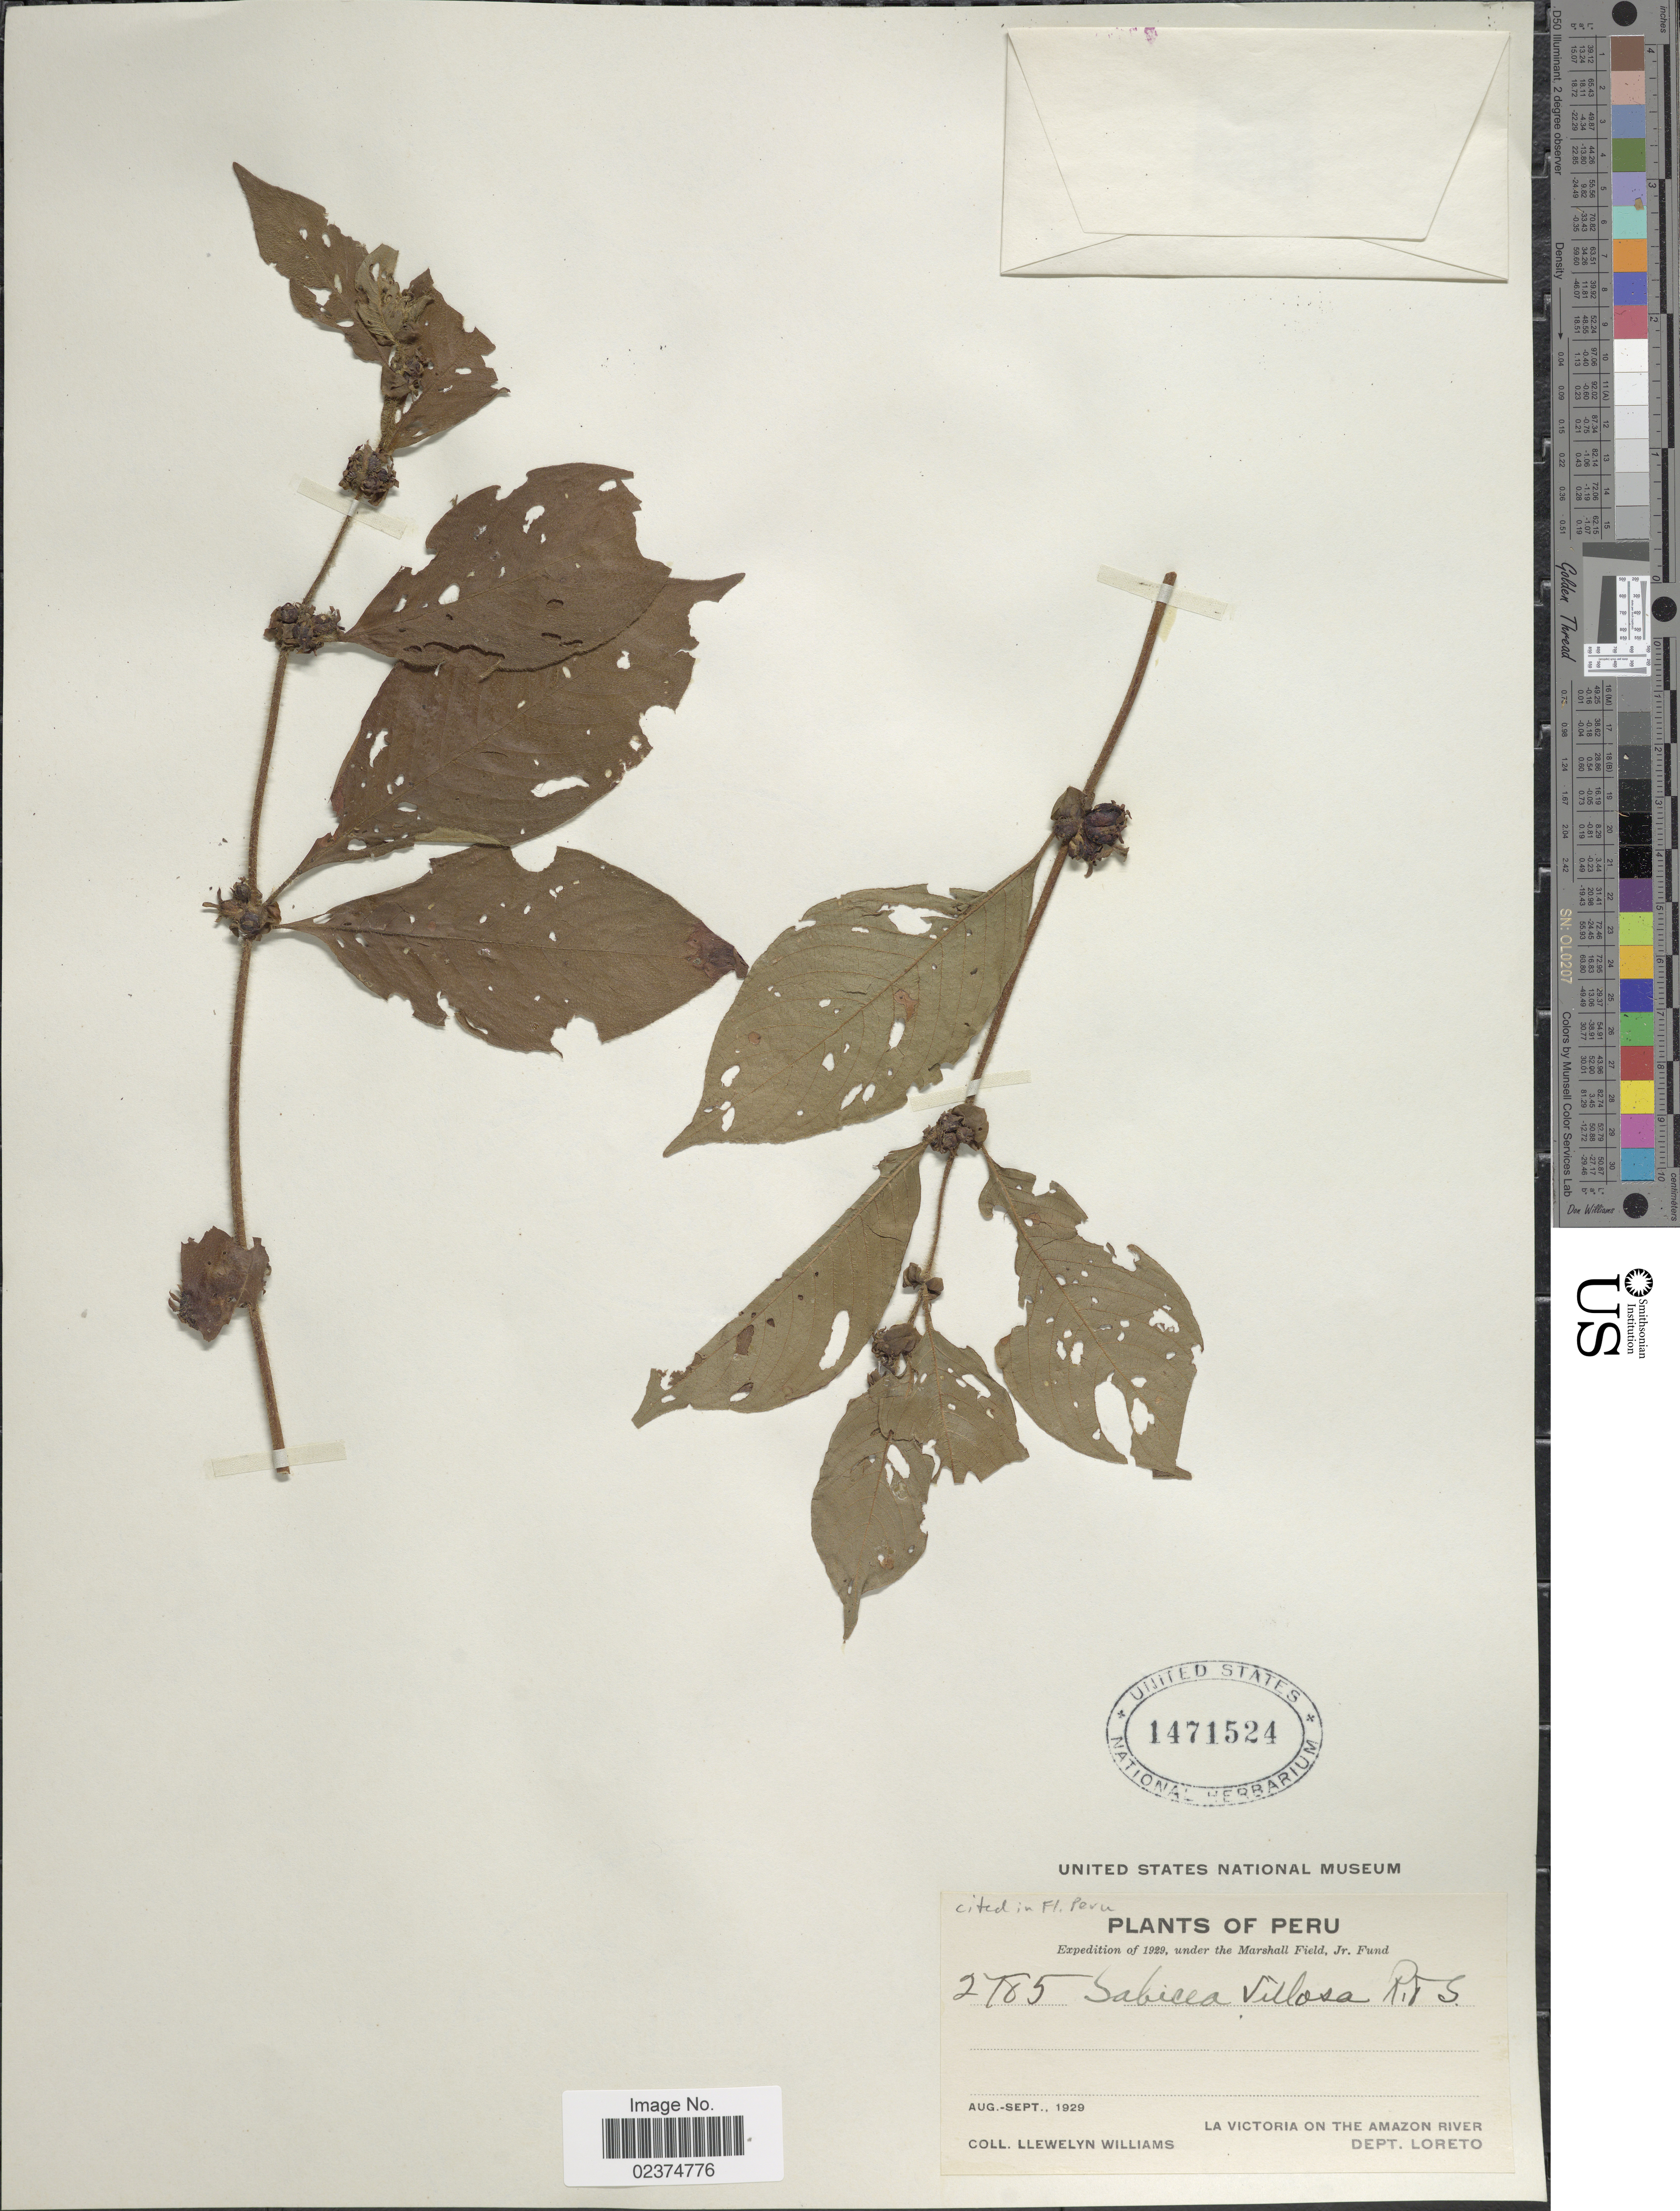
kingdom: Plantae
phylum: Tracheophyta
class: Magnoliopsida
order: Gentianales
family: Rubiaceae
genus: Sabicea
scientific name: Sabicea villosa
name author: Willd. ex Roem. & Schult.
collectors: Ll. Williams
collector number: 2785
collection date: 1929-08/1929-09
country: Peru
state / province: Loreto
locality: La Victoria on the Amazon River. Dept. Loreto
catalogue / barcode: US 1471524